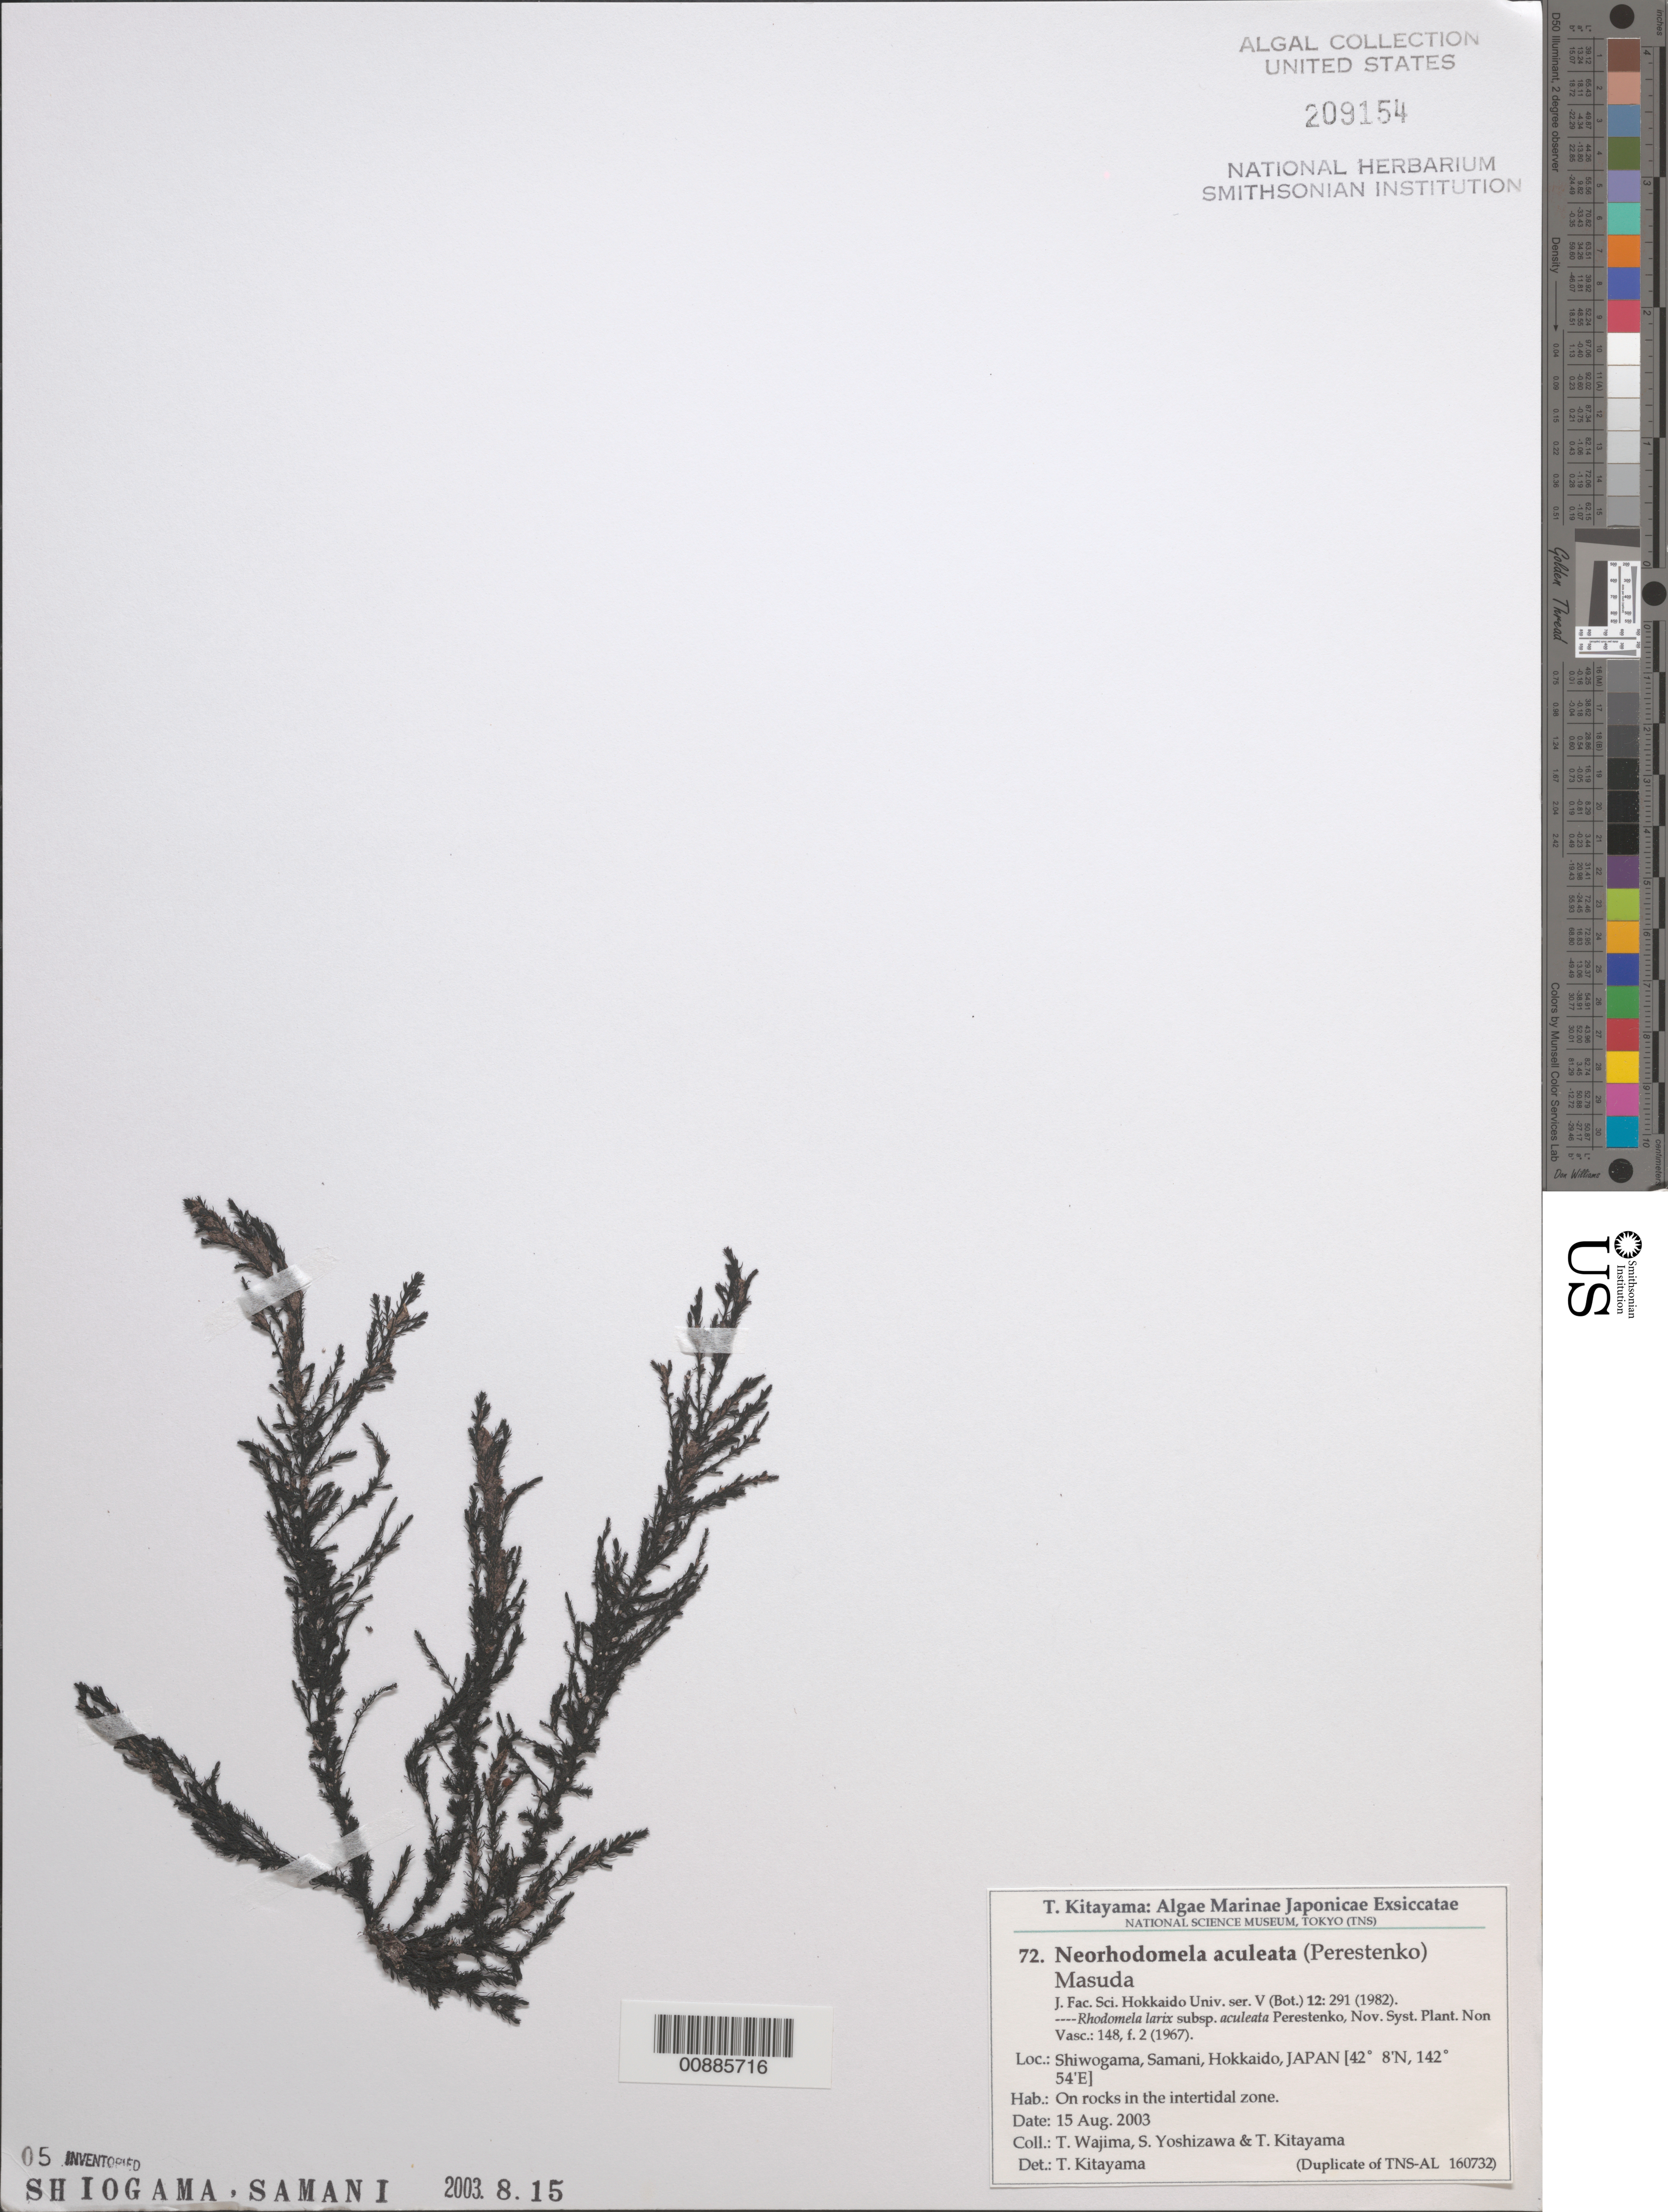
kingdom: Plantae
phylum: Rhodophyta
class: Florideophyceae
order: Ceramiales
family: Rhodomelaceae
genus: Neorhodomela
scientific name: Neorhodomela aculeata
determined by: Kitayama, T.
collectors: T. Wajima, S. Yoshizawa & T. Kitayama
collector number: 72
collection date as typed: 15 Aug 2003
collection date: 2003-08-15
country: Japan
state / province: Hokkaido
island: Hokkaido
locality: Shiwogama, Samani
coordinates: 42 08' N, 142 54' E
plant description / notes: Kitayama, T., Algae Marinae Japonicae Exsiccatae, Fasc. III (Nos. 51-75)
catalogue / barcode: US 209154